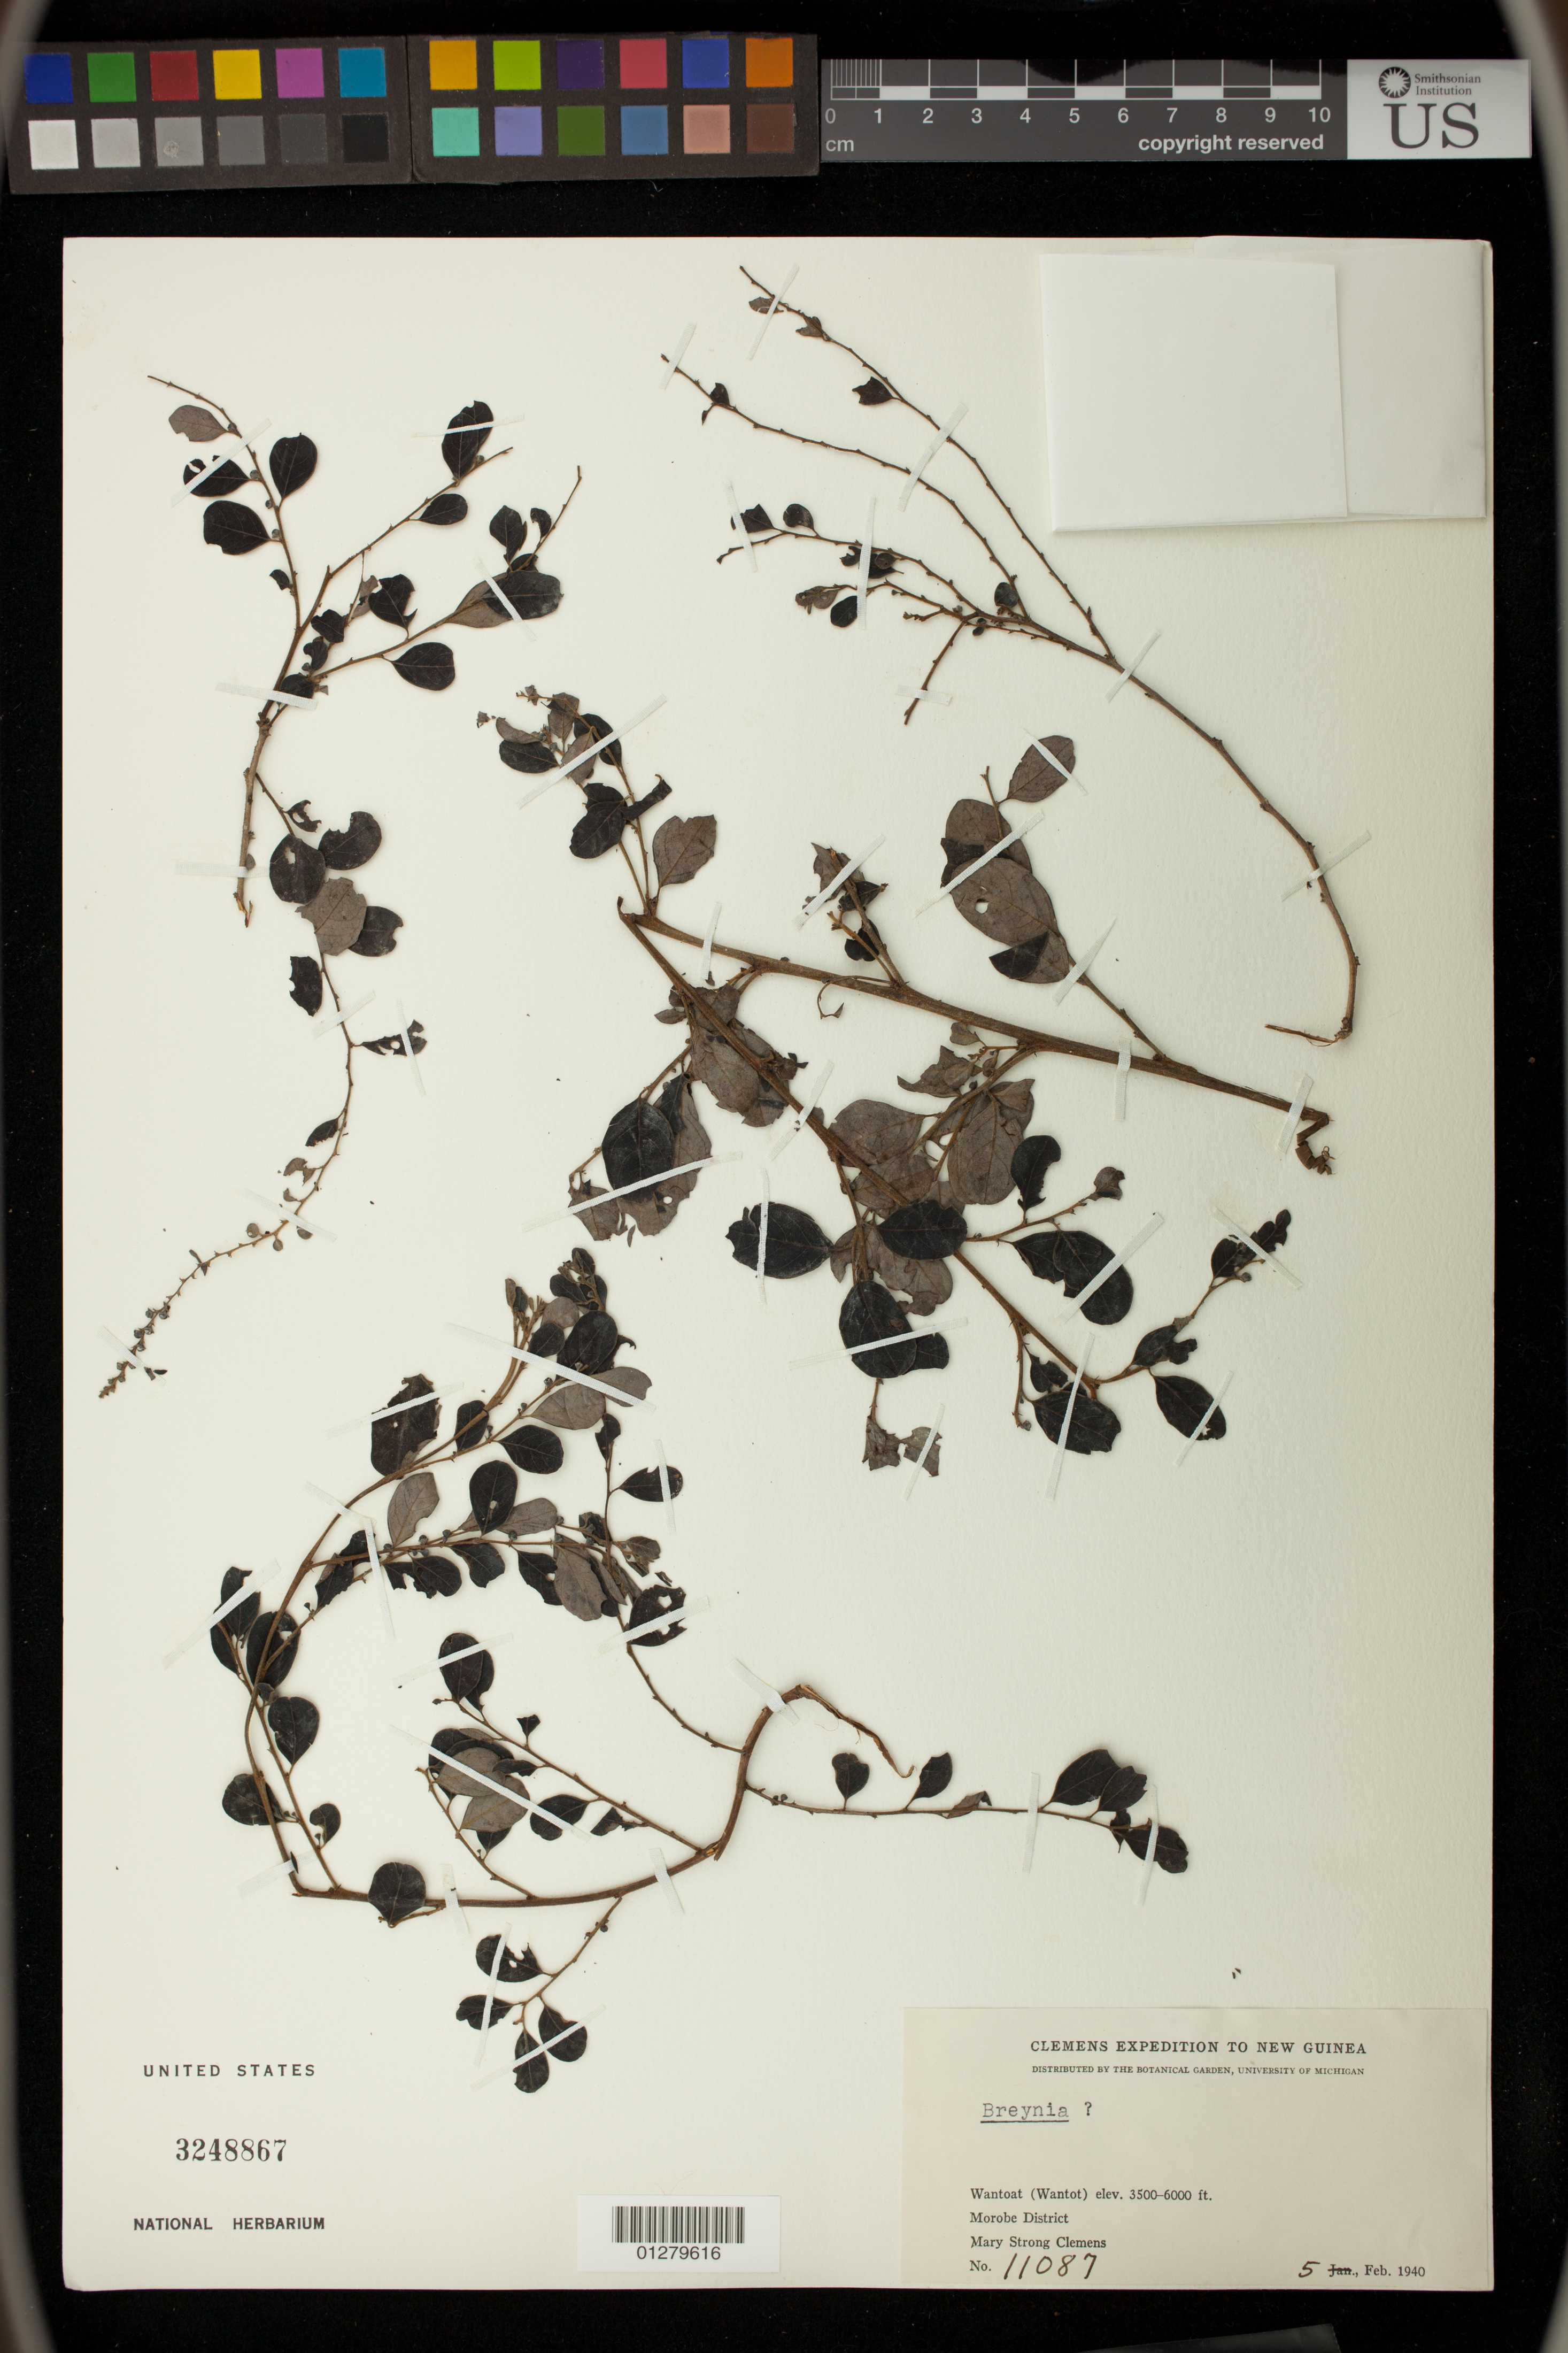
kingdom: Plantae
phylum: Tracheophyta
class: Magnoliopsida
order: Malpighiales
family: Phyllanthaceae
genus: Breynia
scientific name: Breynia sp.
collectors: M. S. Clemens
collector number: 11087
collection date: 1940-02-05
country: Papua New Guinea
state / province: Morobe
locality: Wantoat (Wantot)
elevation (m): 1067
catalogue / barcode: US 3248867